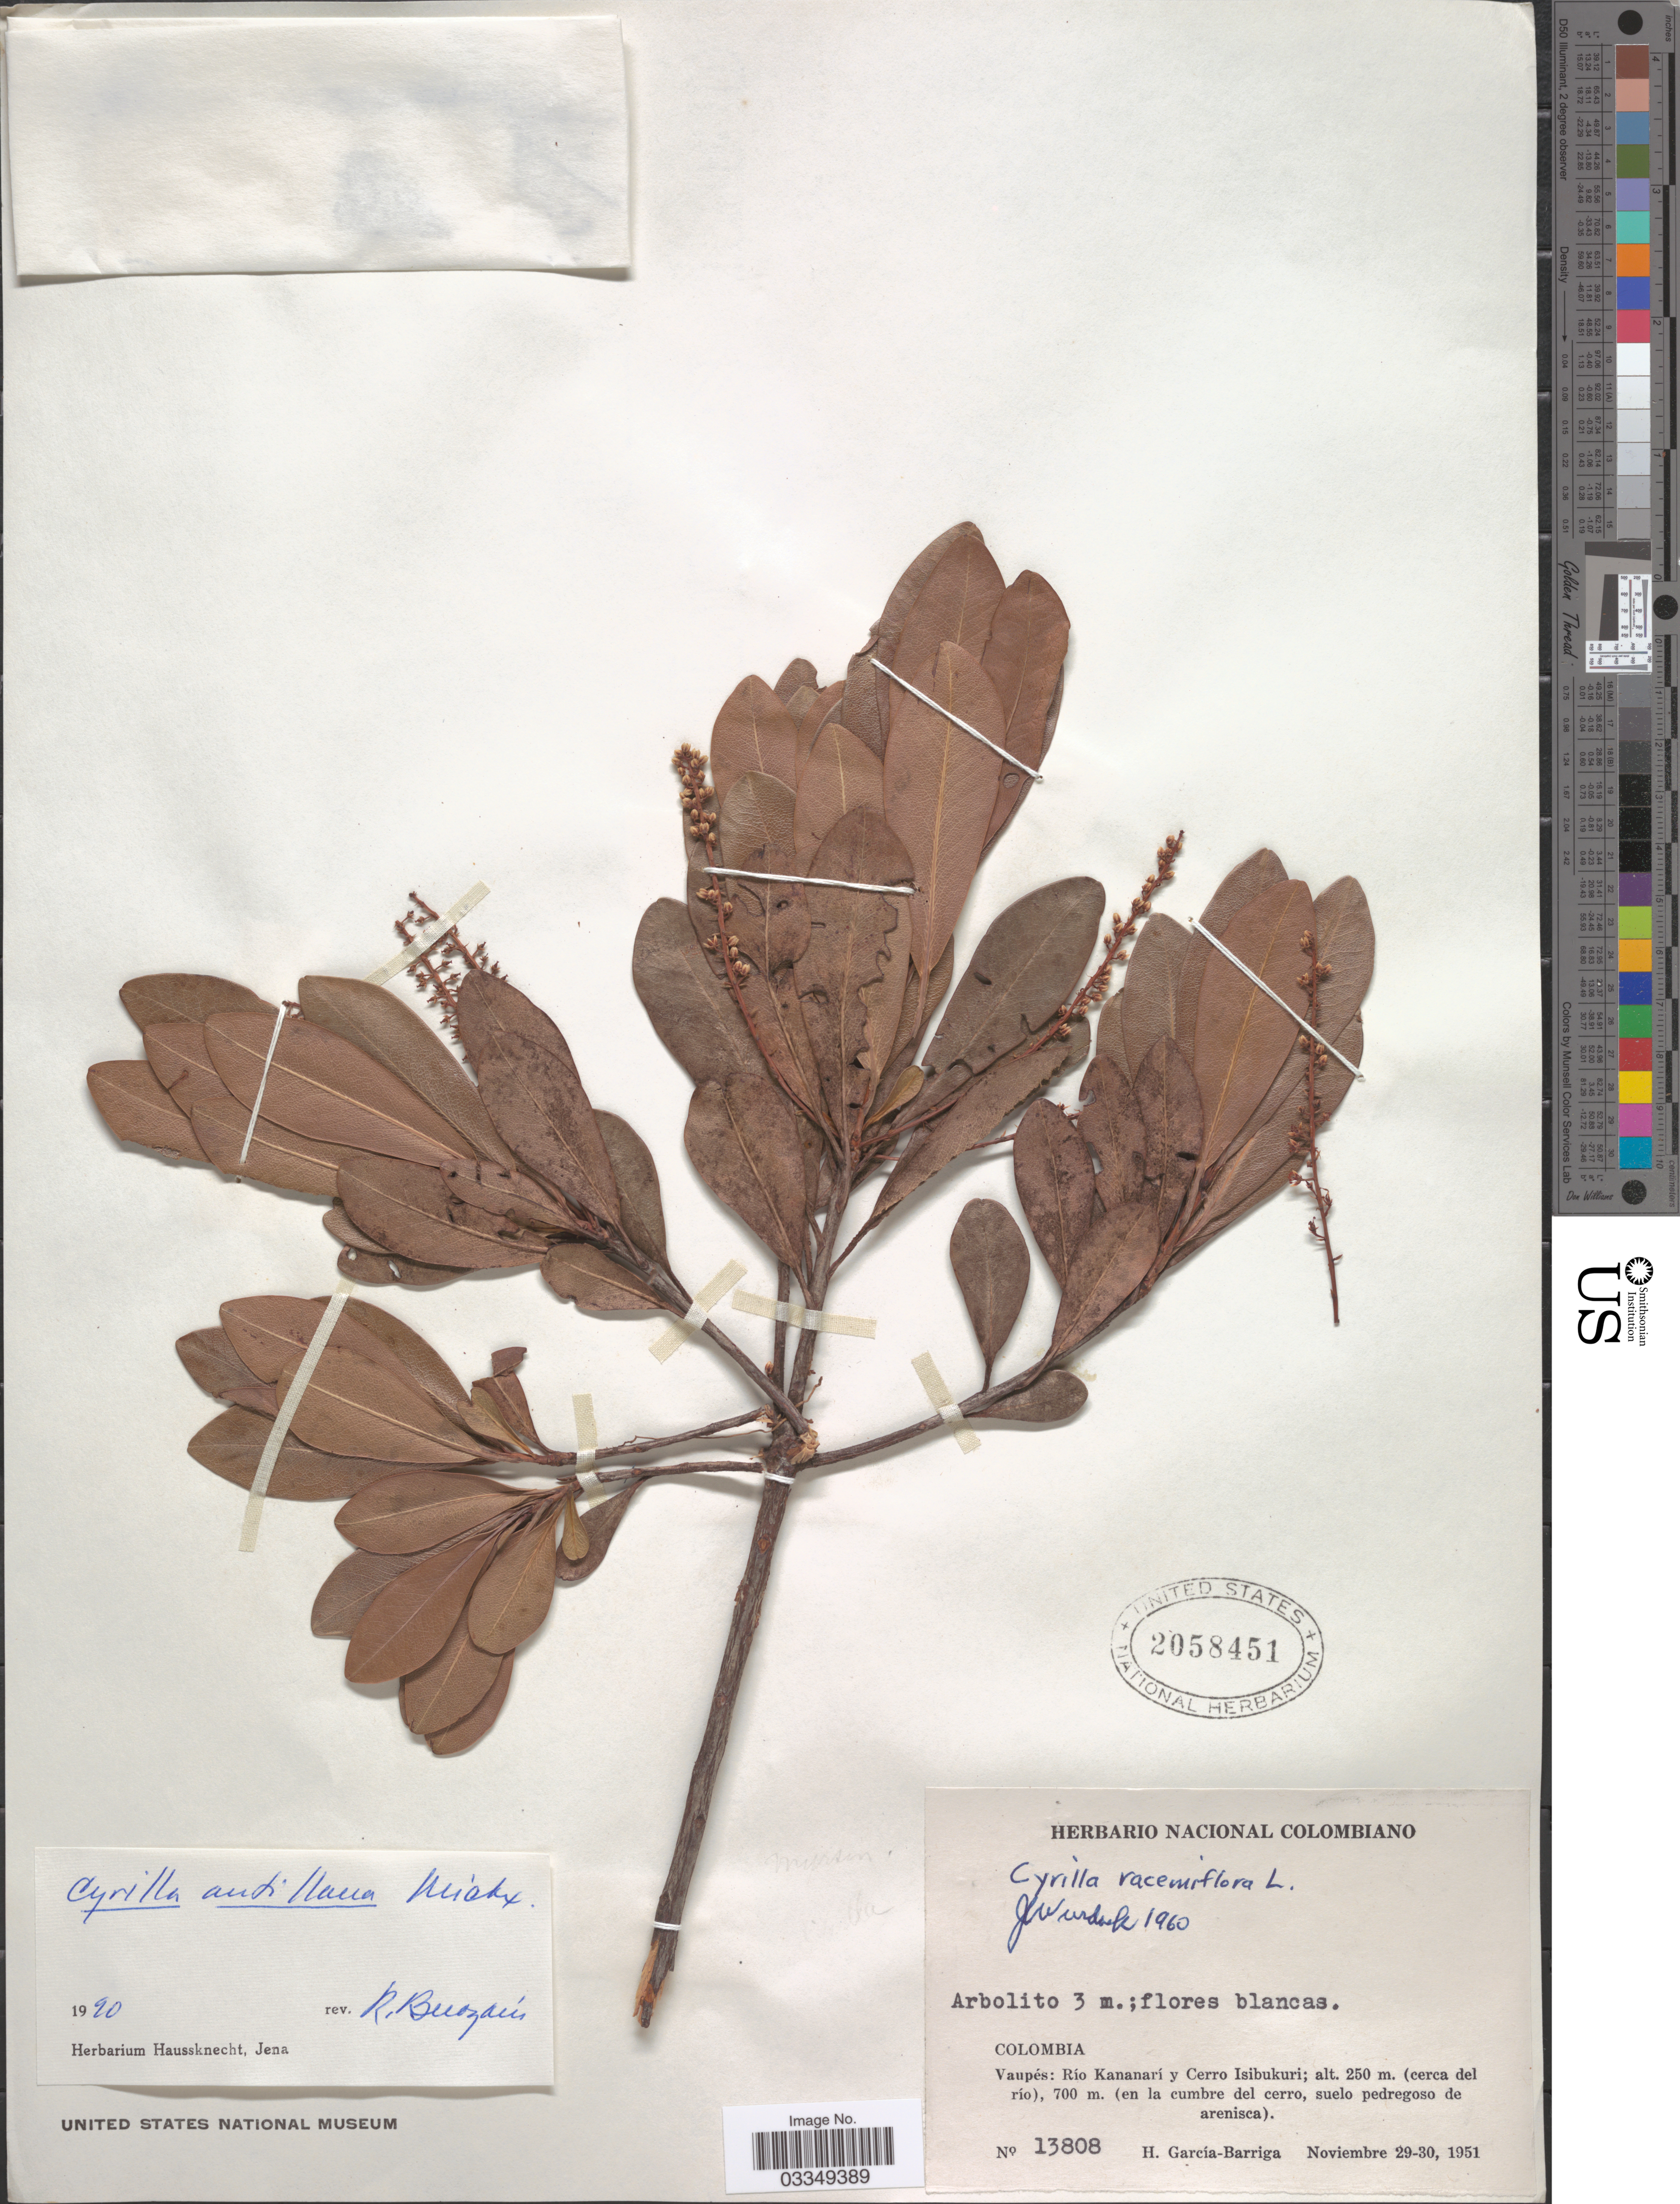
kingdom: Plantae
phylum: Tracheophyta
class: Magnoliopsida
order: Ericales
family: Cyrillaceae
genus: Cyrilla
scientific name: Cyrilla antillana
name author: Michx.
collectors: H. García Barriga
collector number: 13808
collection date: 1951-11-29/1951-11-30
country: Colombia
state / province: Vaupés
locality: Río Kananarí y Cerro Isibukuri; (cerca del río), (en la cumbre del cerro, suelo pedregoso de arenisca).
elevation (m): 250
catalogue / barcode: US 2058451